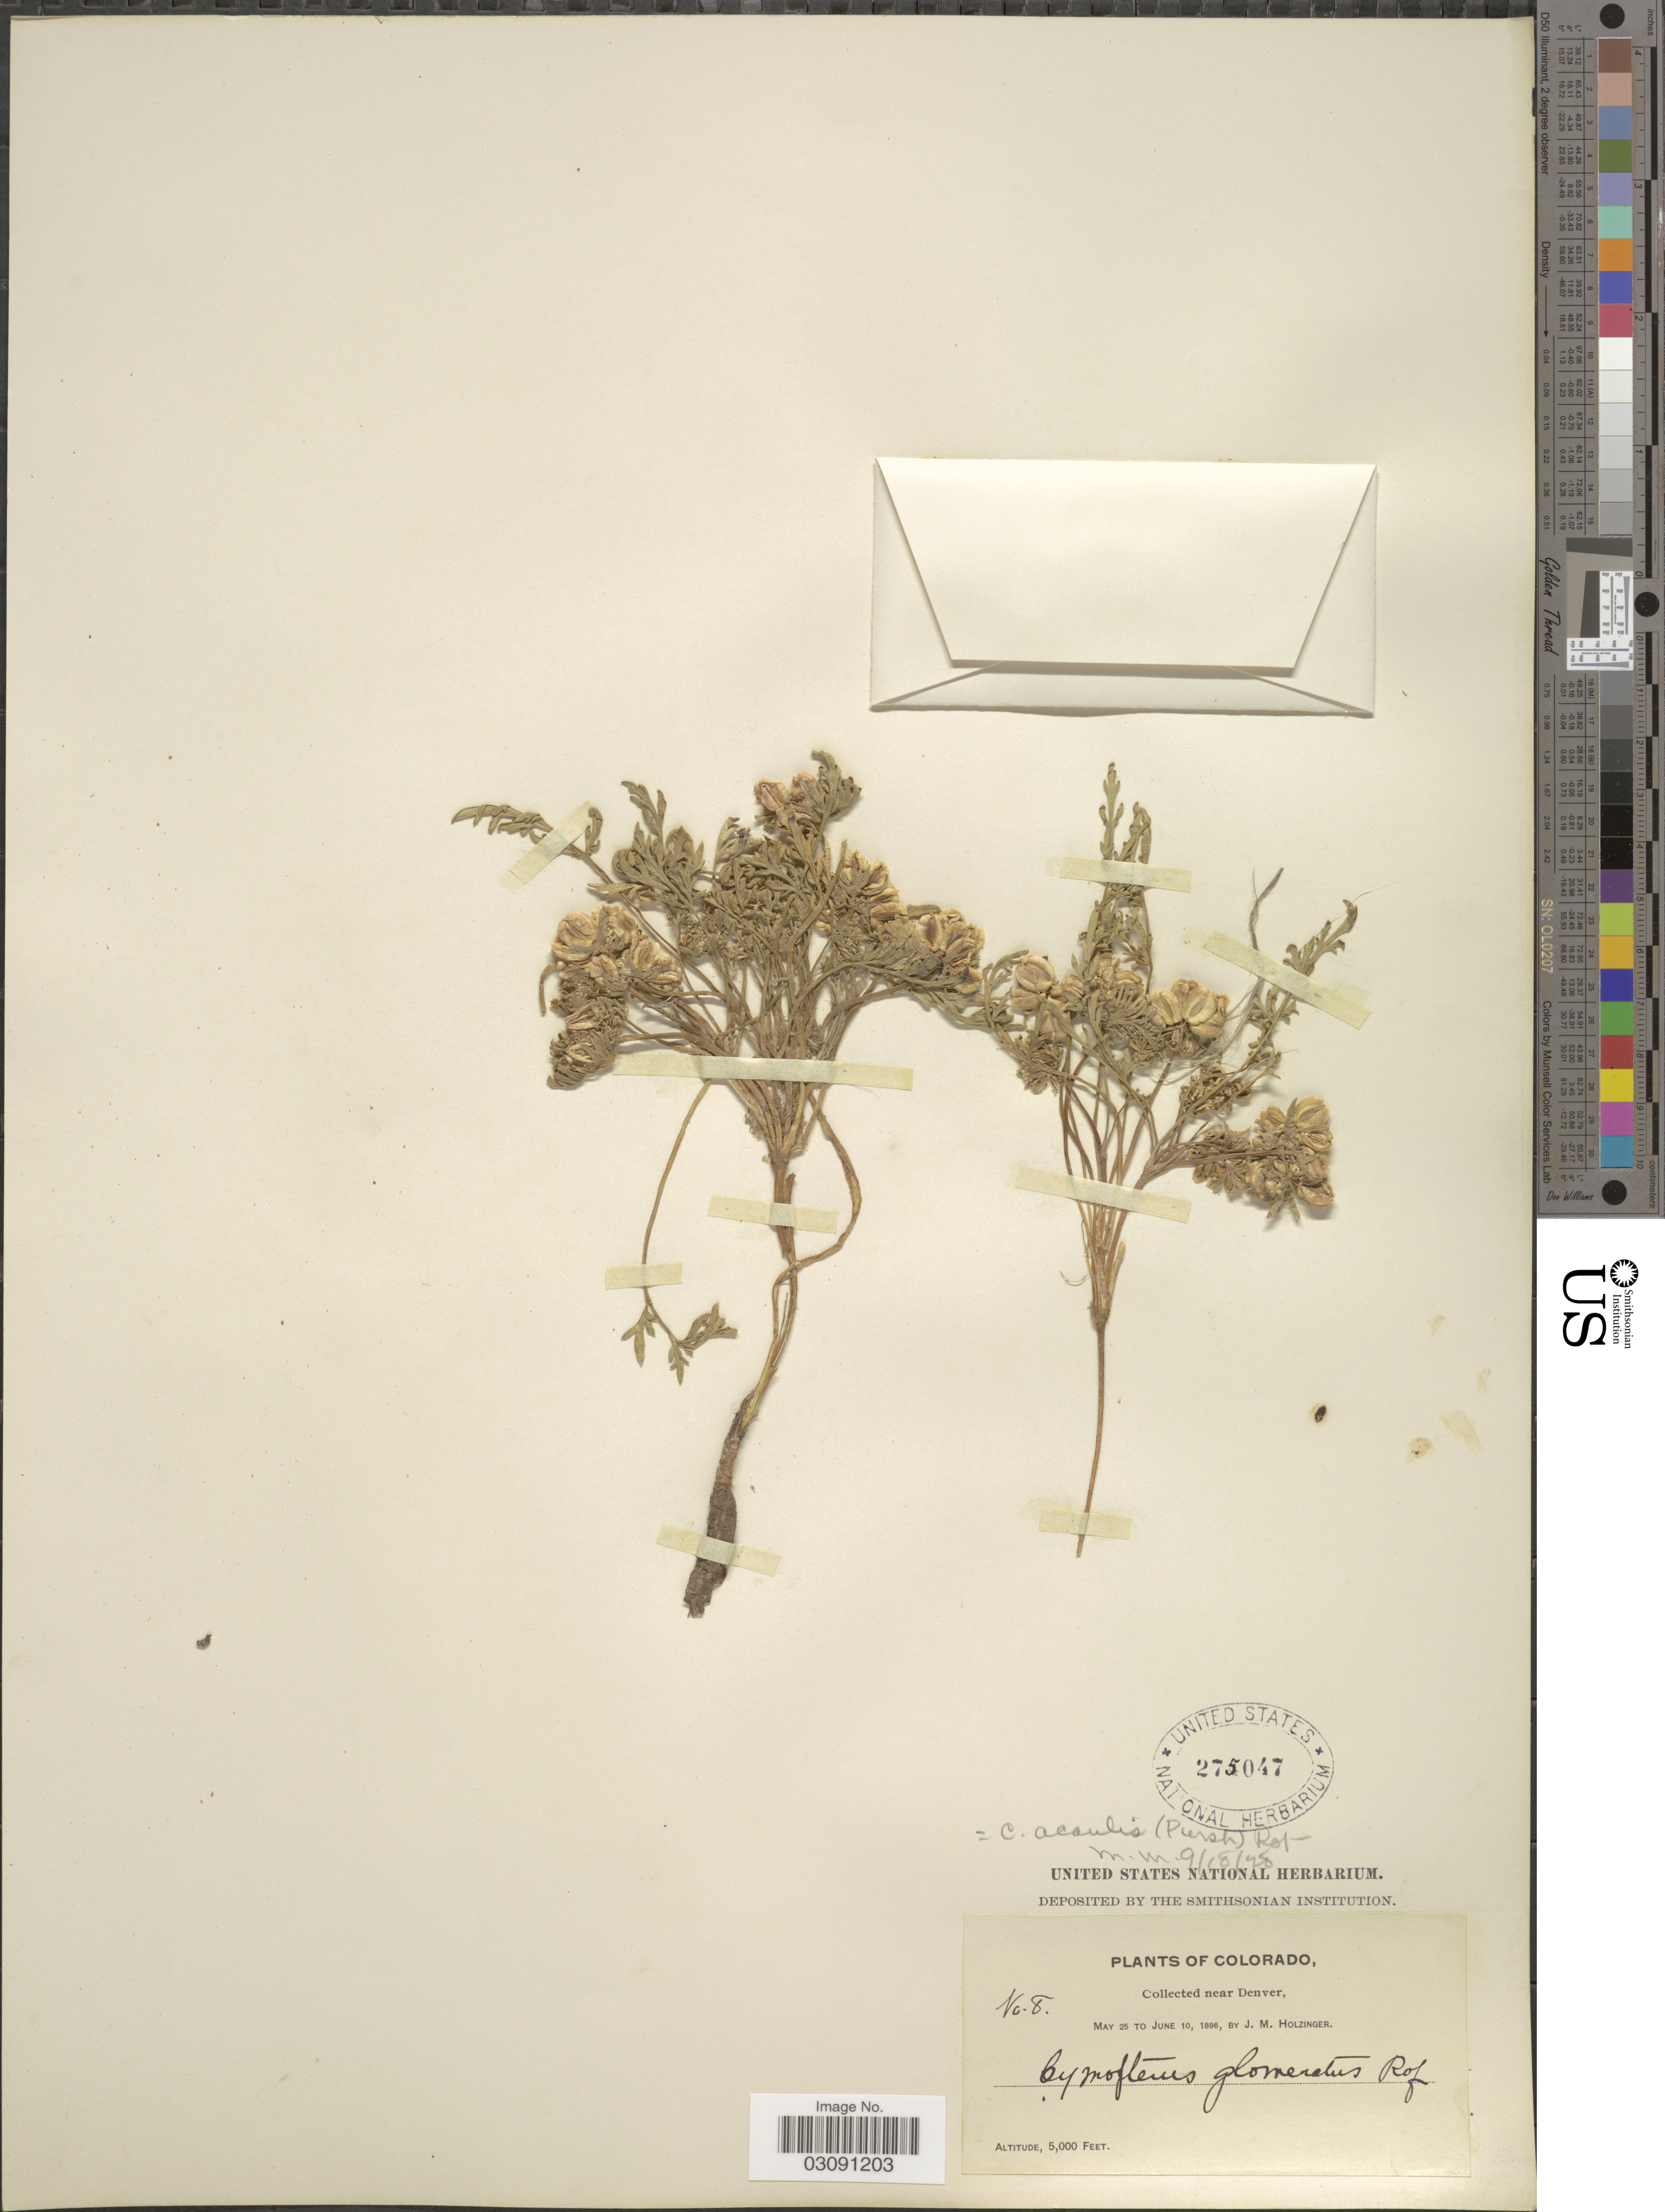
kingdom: Plantae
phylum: Tracheophyta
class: Magnoliopsida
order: Apiales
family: Apiaceae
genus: Cymopterus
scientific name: Cymopterus acaulis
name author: (Pursh) Raf.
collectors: J. M. Holzinger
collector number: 8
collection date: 1896-05-25/1896-06-10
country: United States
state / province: Colorado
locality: Near Denver.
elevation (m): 1524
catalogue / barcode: US 275047